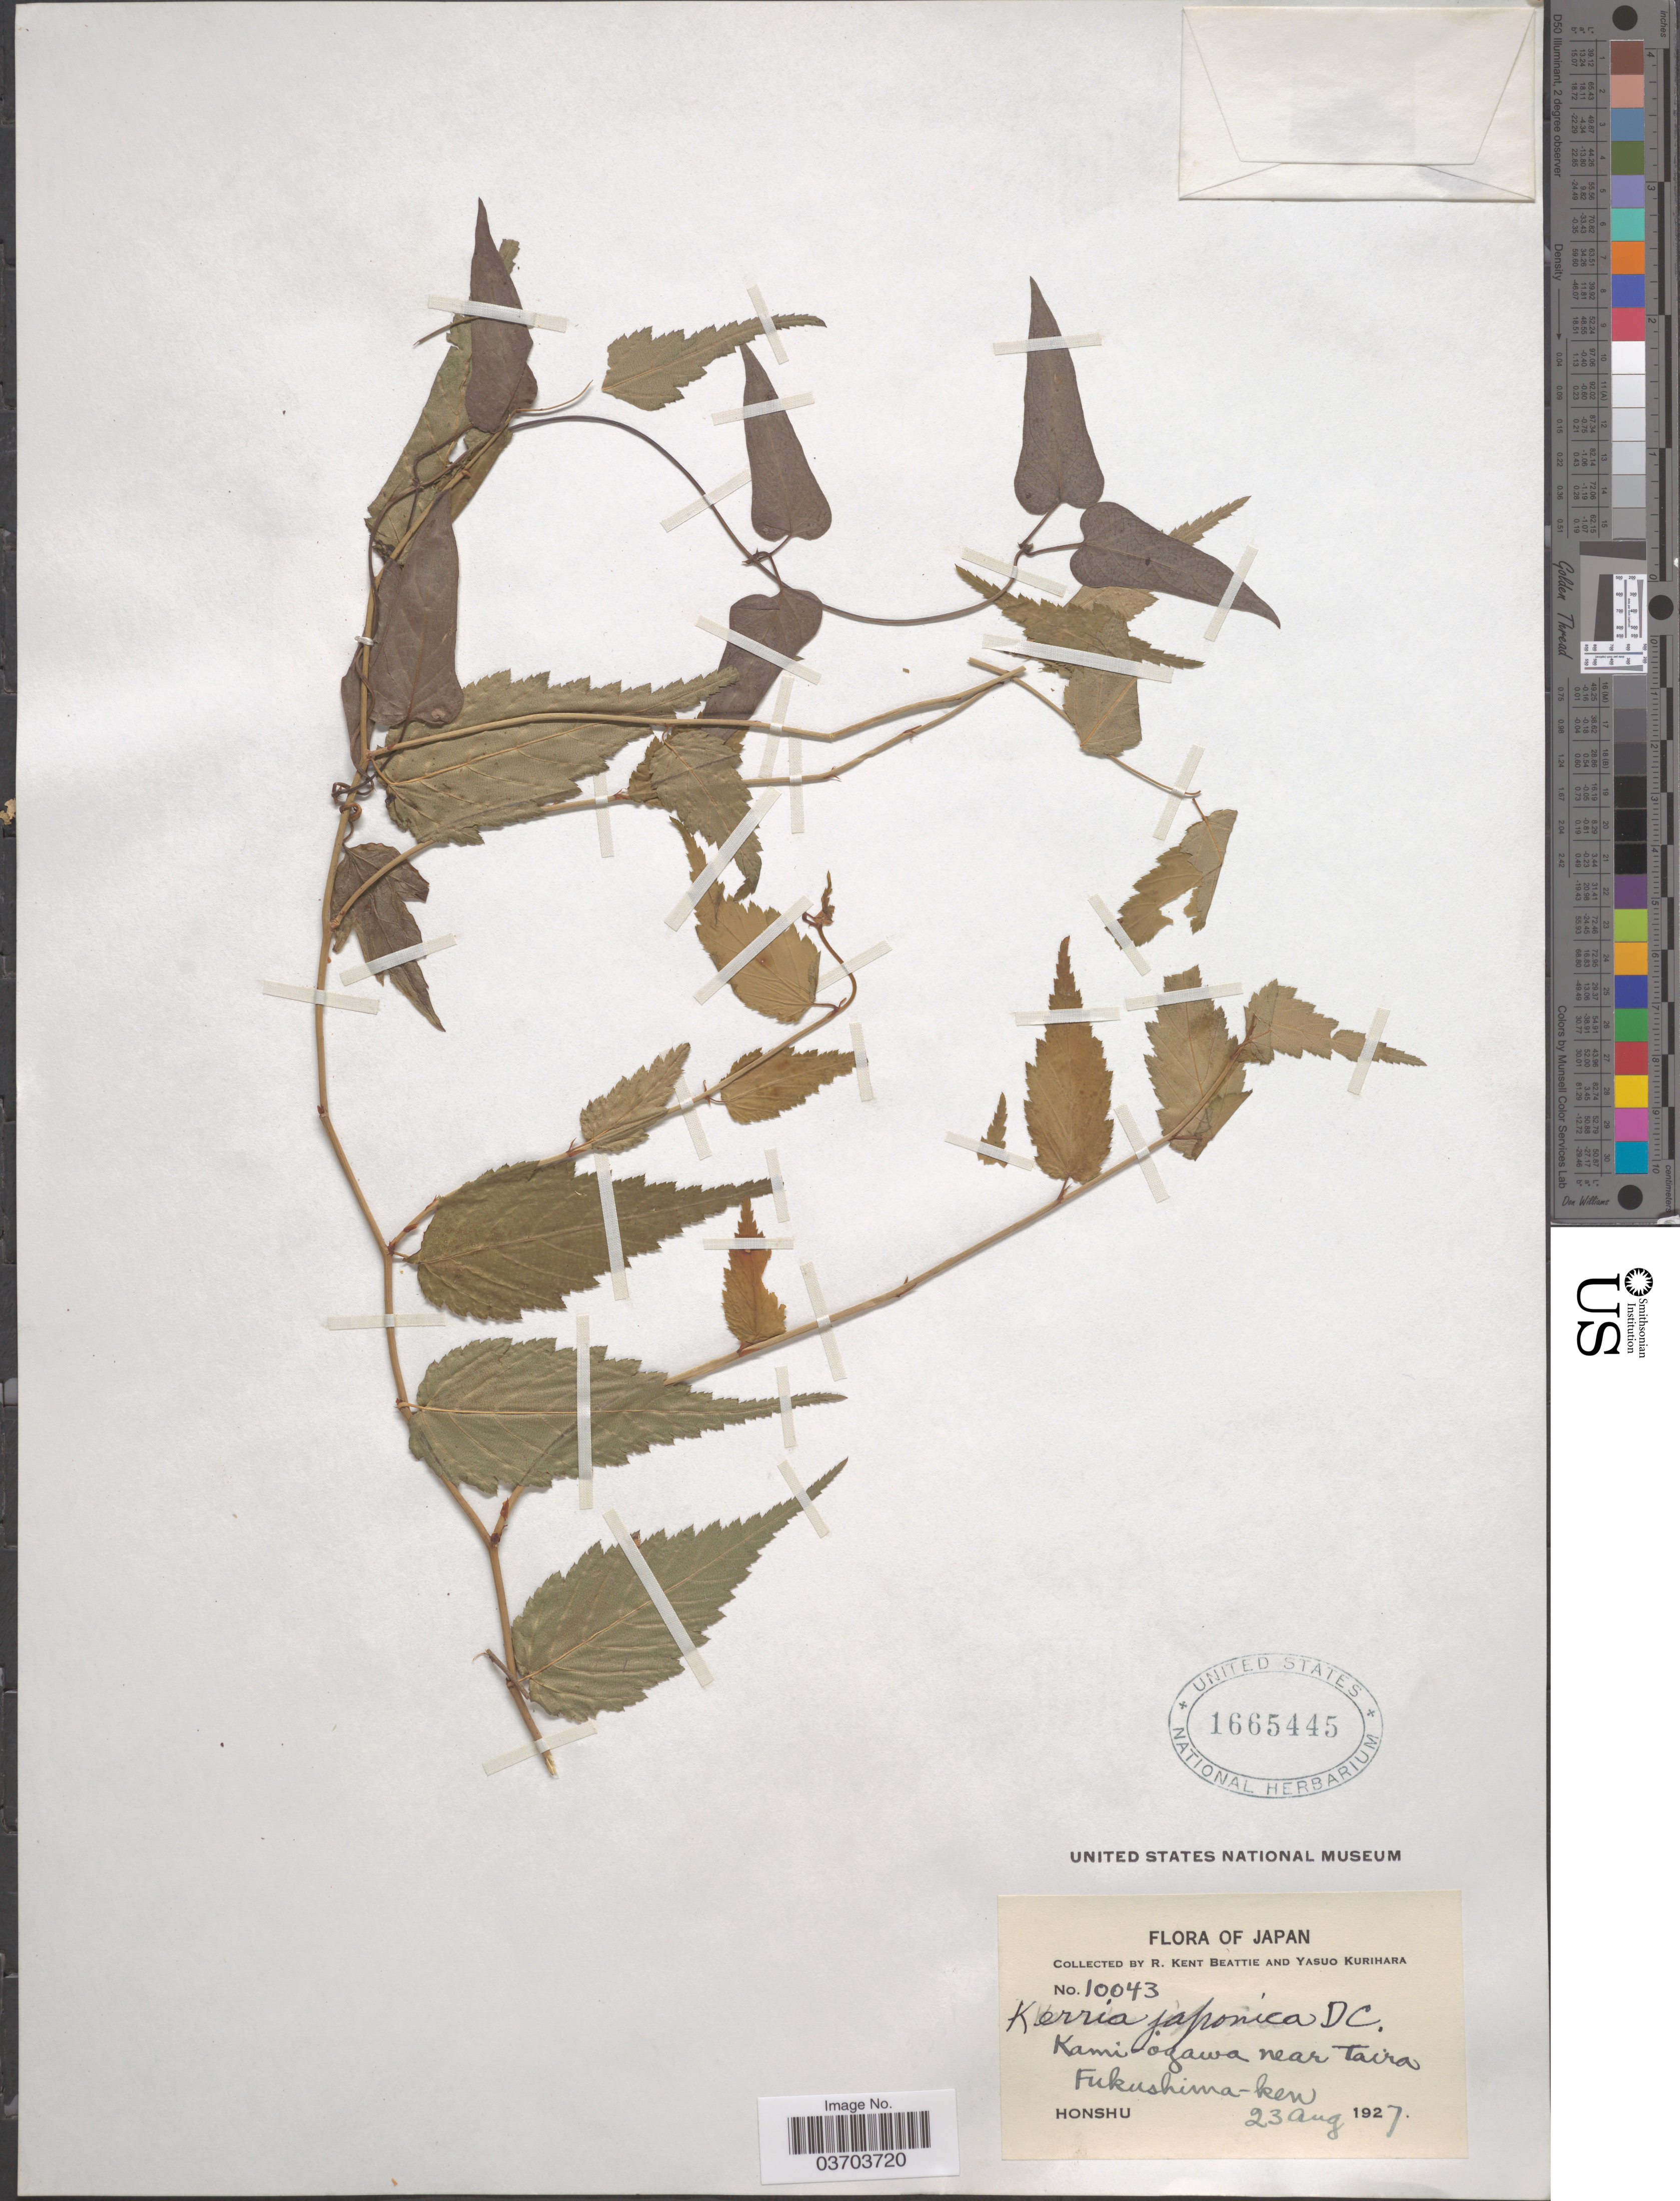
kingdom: Plantae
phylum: Tracheophyta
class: Magnoliopsida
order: Rosales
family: Rosaceae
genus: Kerria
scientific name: Kerria japonica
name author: (L.) DC.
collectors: R. K. Beattie & Y. Kurihara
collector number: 10043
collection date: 1927-08-23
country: Japan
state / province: Hukusima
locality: Kami-ogawa near Taira Fukushima-ken. Honshu.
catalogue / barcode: US 1665445